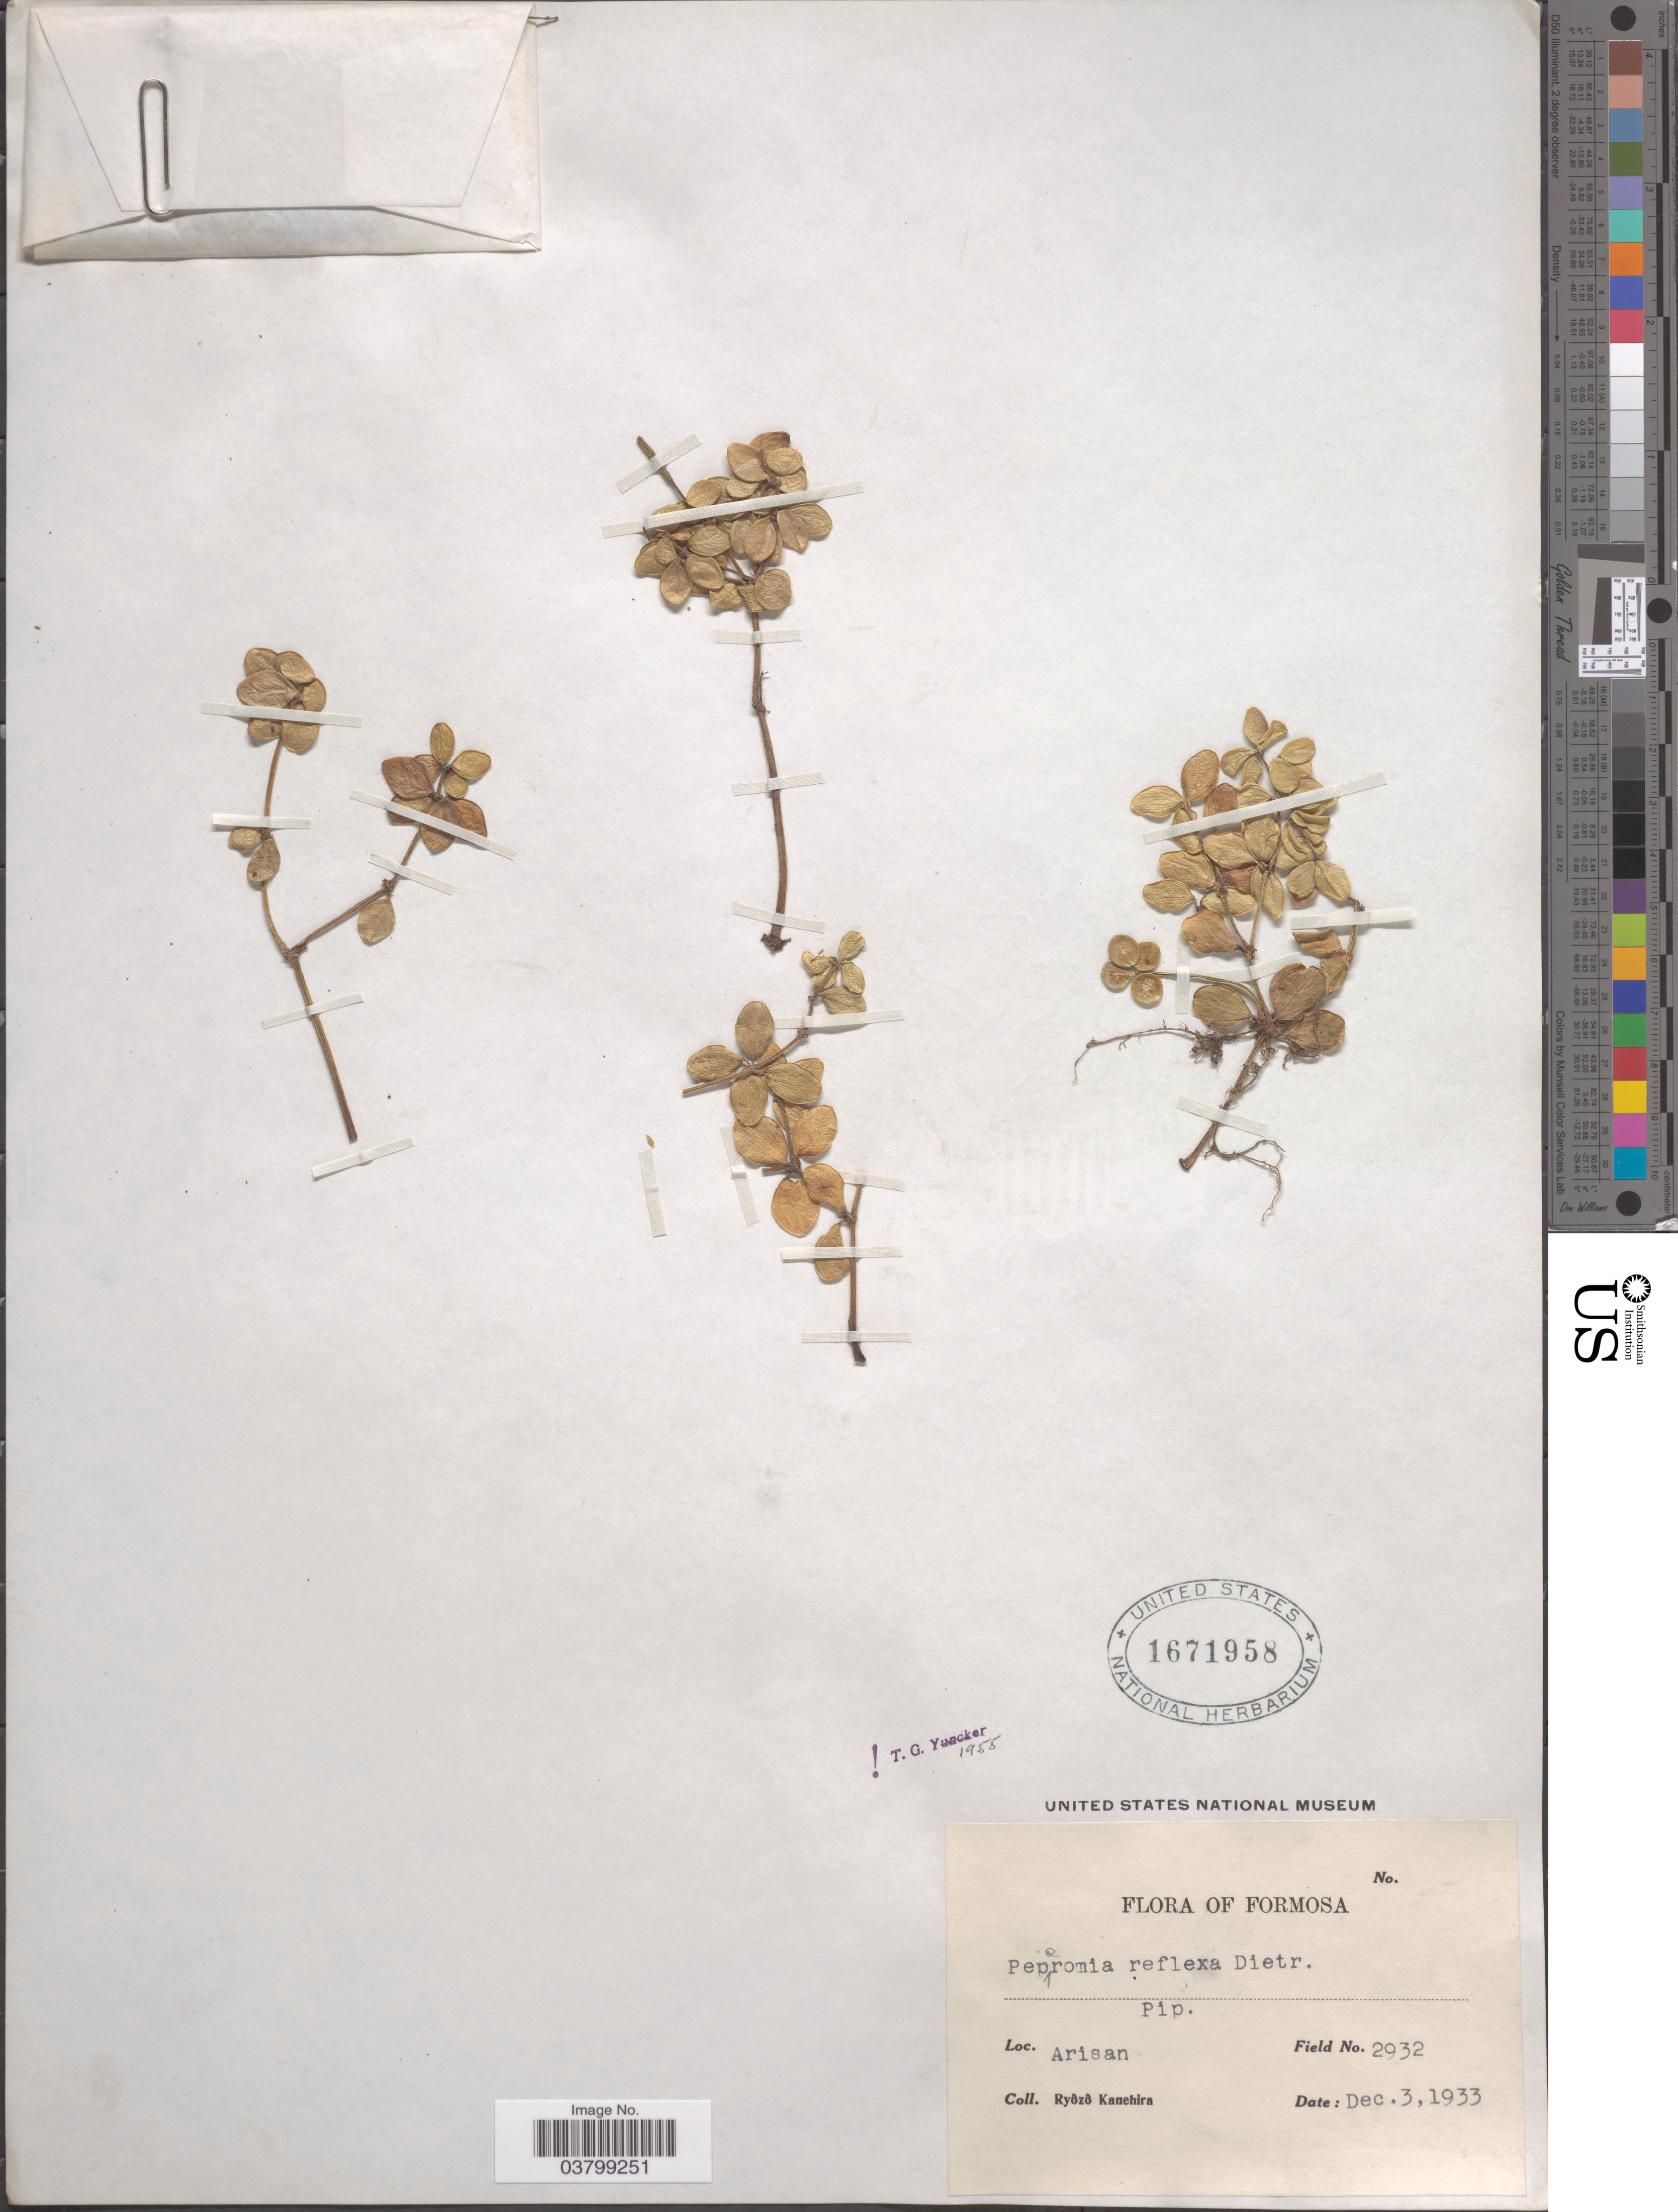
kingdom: Plantae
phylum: Tracheophyta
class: Magnoliopsida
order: Piperales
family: Piperaceae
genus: Peperomia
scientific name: Peperomia reflexa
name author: (L. f.) A. Dietr.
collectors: R. Kanehira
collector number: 2932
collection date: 1933-12-03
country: Taiwan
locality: Formosa. Arisan.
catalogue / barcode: US 1671958